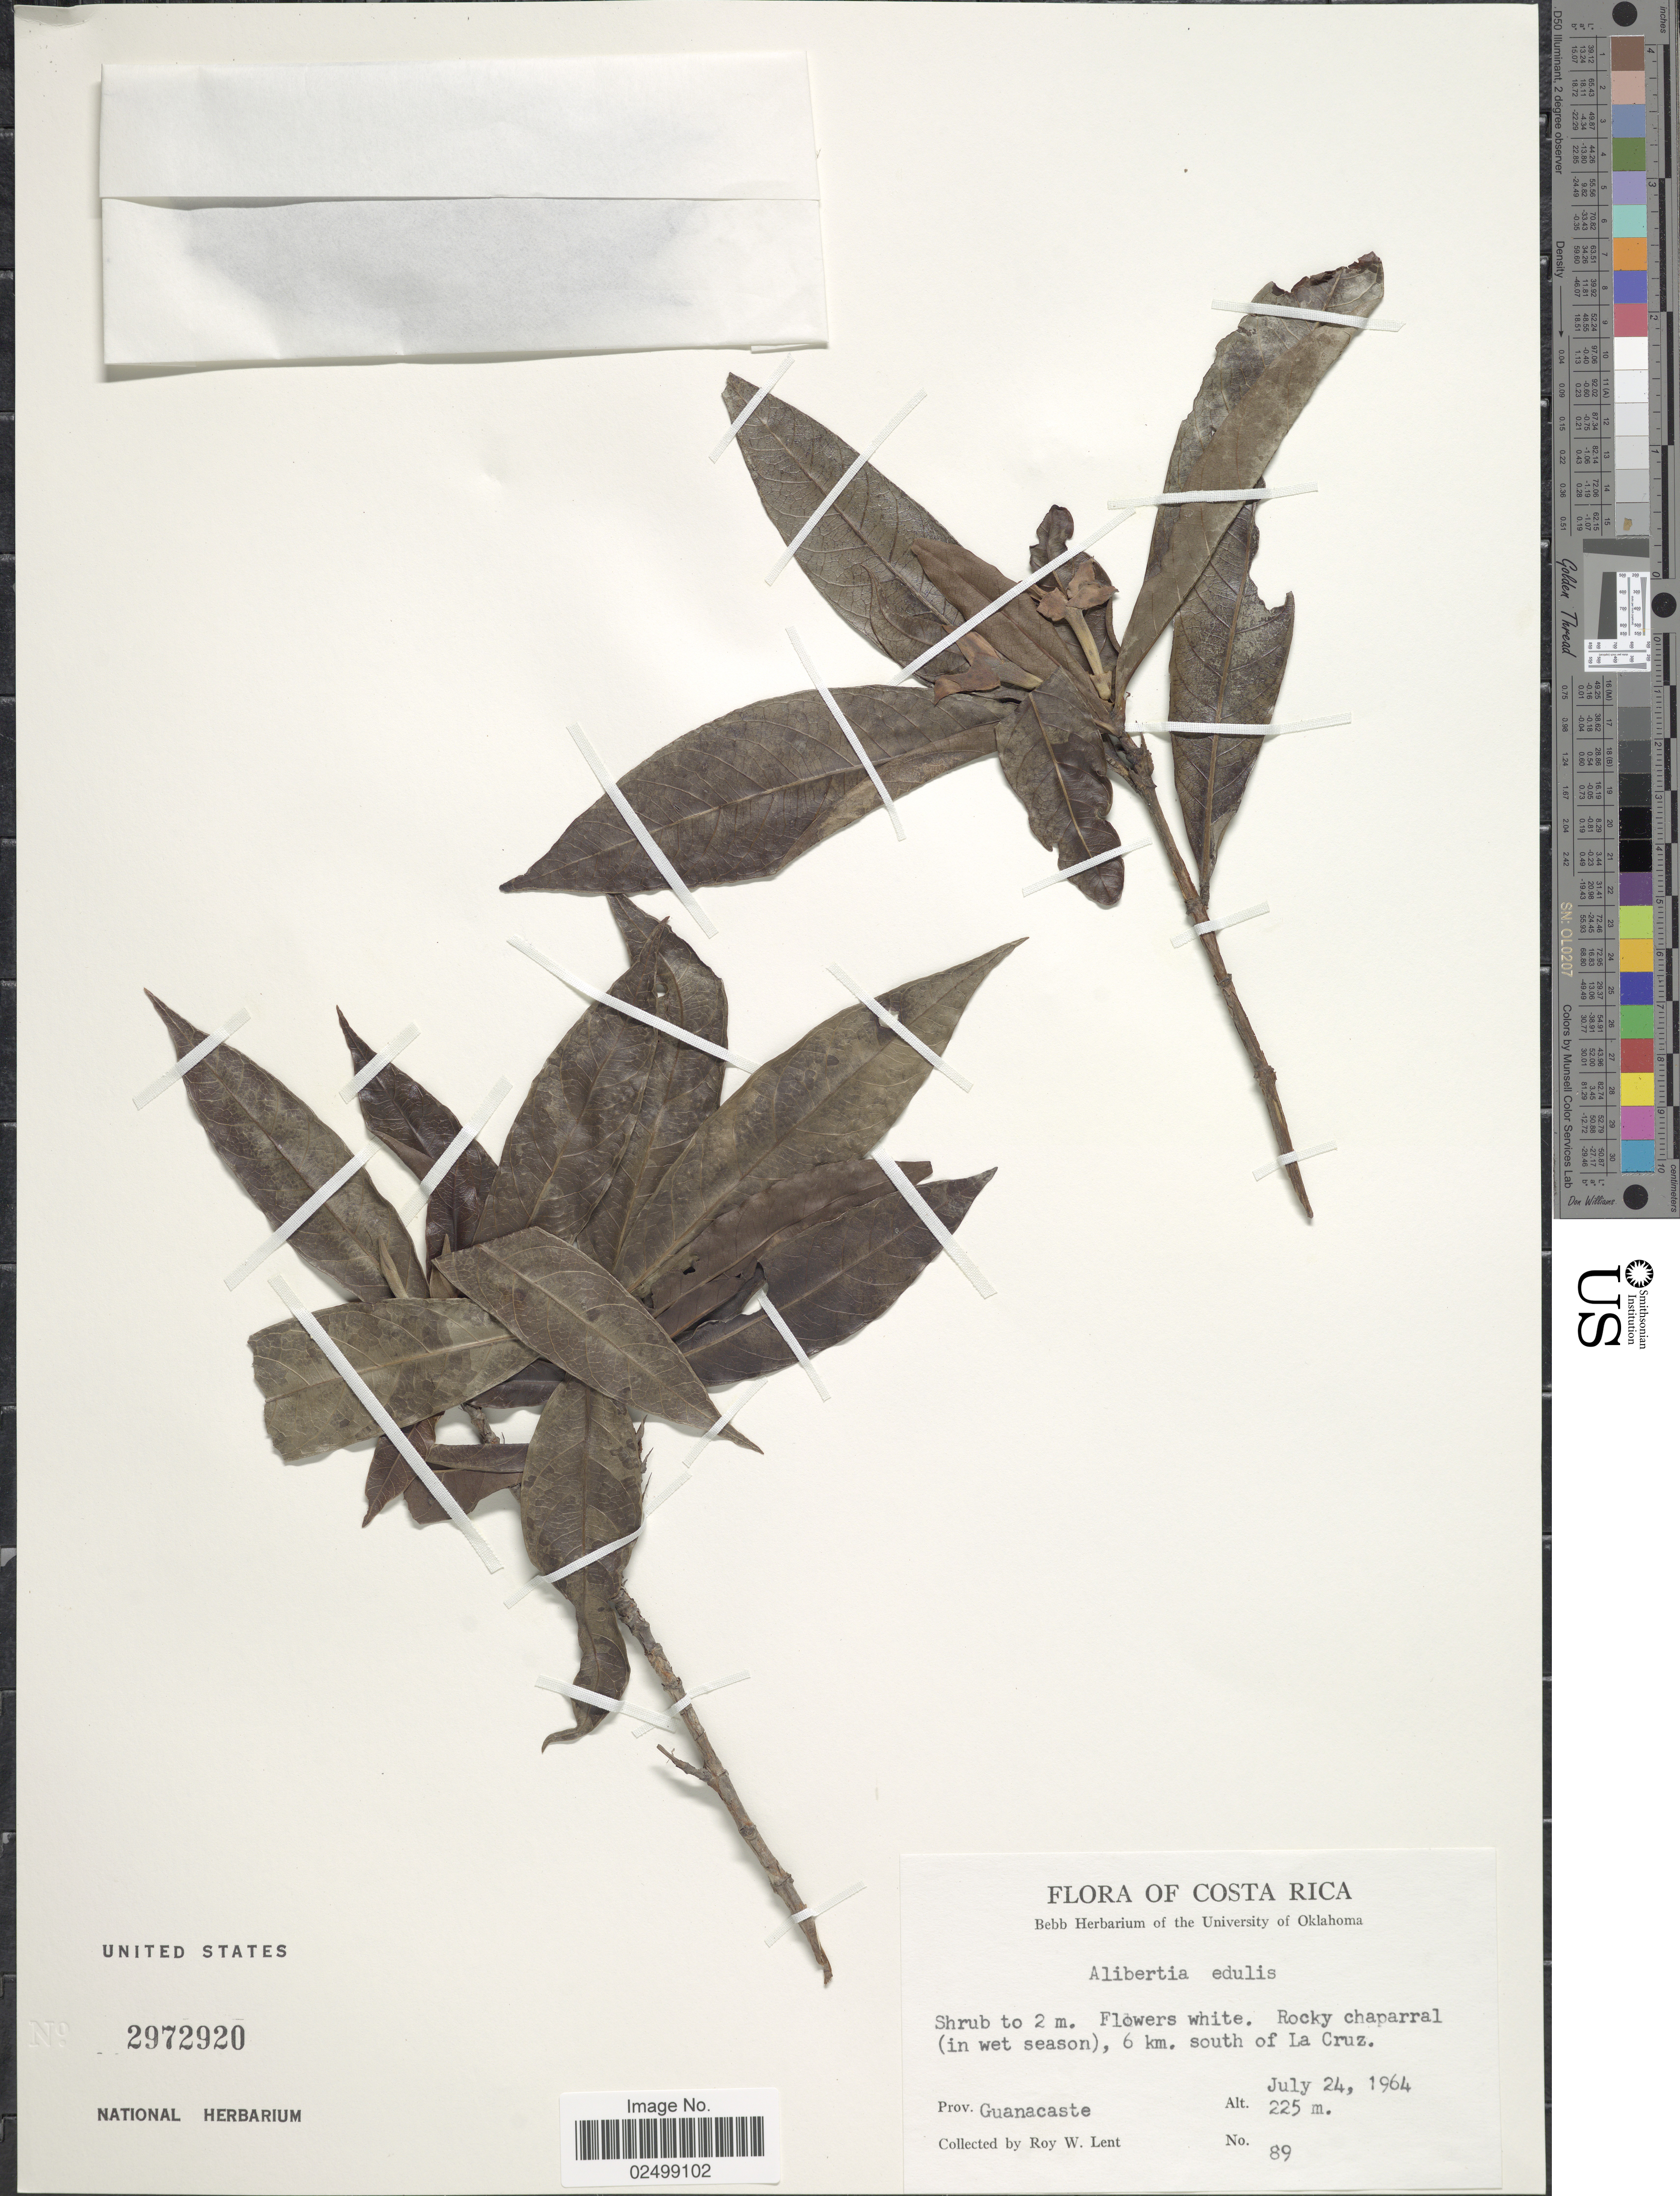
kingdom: Plantae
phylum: Tracheophyta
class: Magnoliopsida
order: Gentianales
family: Rubiaceae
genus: Alibertia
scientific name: Alibertia edulis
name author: (Rich.) A. Rich. ex DC.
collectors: R. W. Lent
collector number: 89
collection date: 1964-07-24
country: Costa Rica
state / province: Guanacaste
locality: Rocky chaparral (in wet season), 6 km. south of La Cruz. Prov. Guanacaste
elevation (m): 225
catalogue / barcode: US 2972920